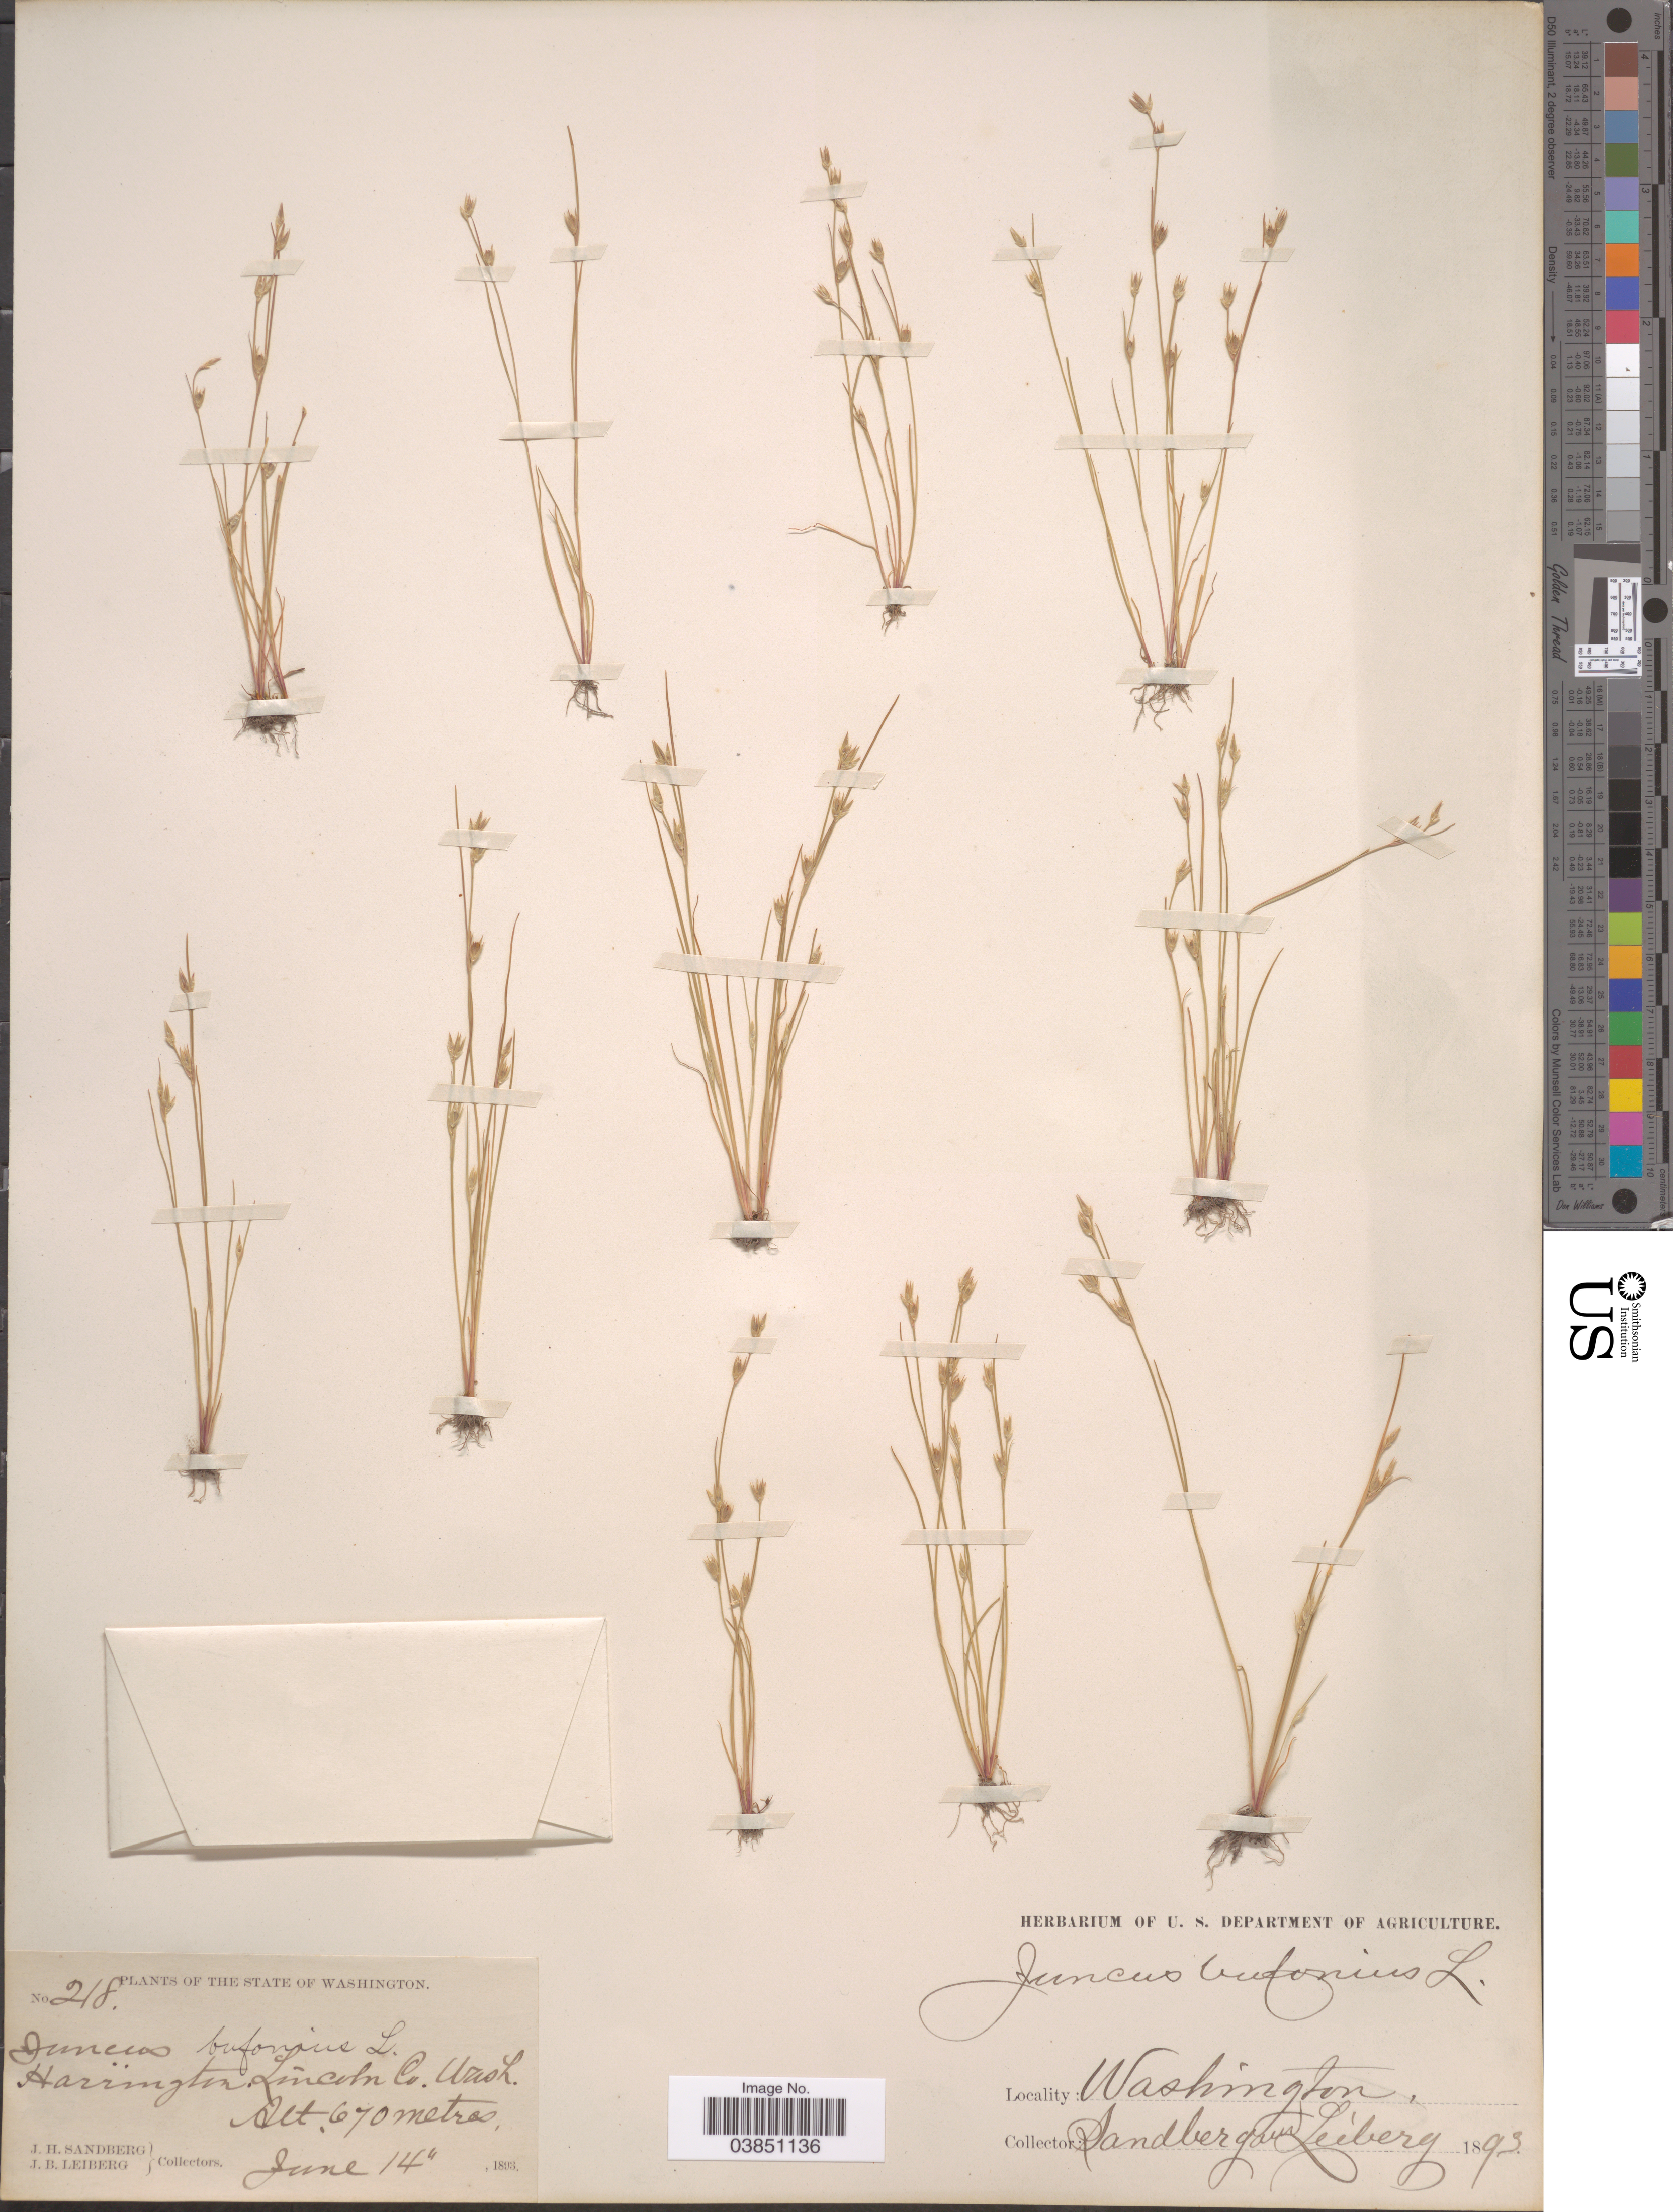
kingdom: Plantae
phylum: Tracheophyta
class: Liliopsida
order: Poales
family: Juncaceae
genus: Juncus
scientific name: Juncus bufonius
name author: L.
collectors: J. H. Sandberg & J. B. Leiberg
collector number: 218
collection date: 1893-06-14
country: United States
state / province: Washington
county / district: Lincoln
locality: Harrington. Lincoln Co.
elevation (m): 670